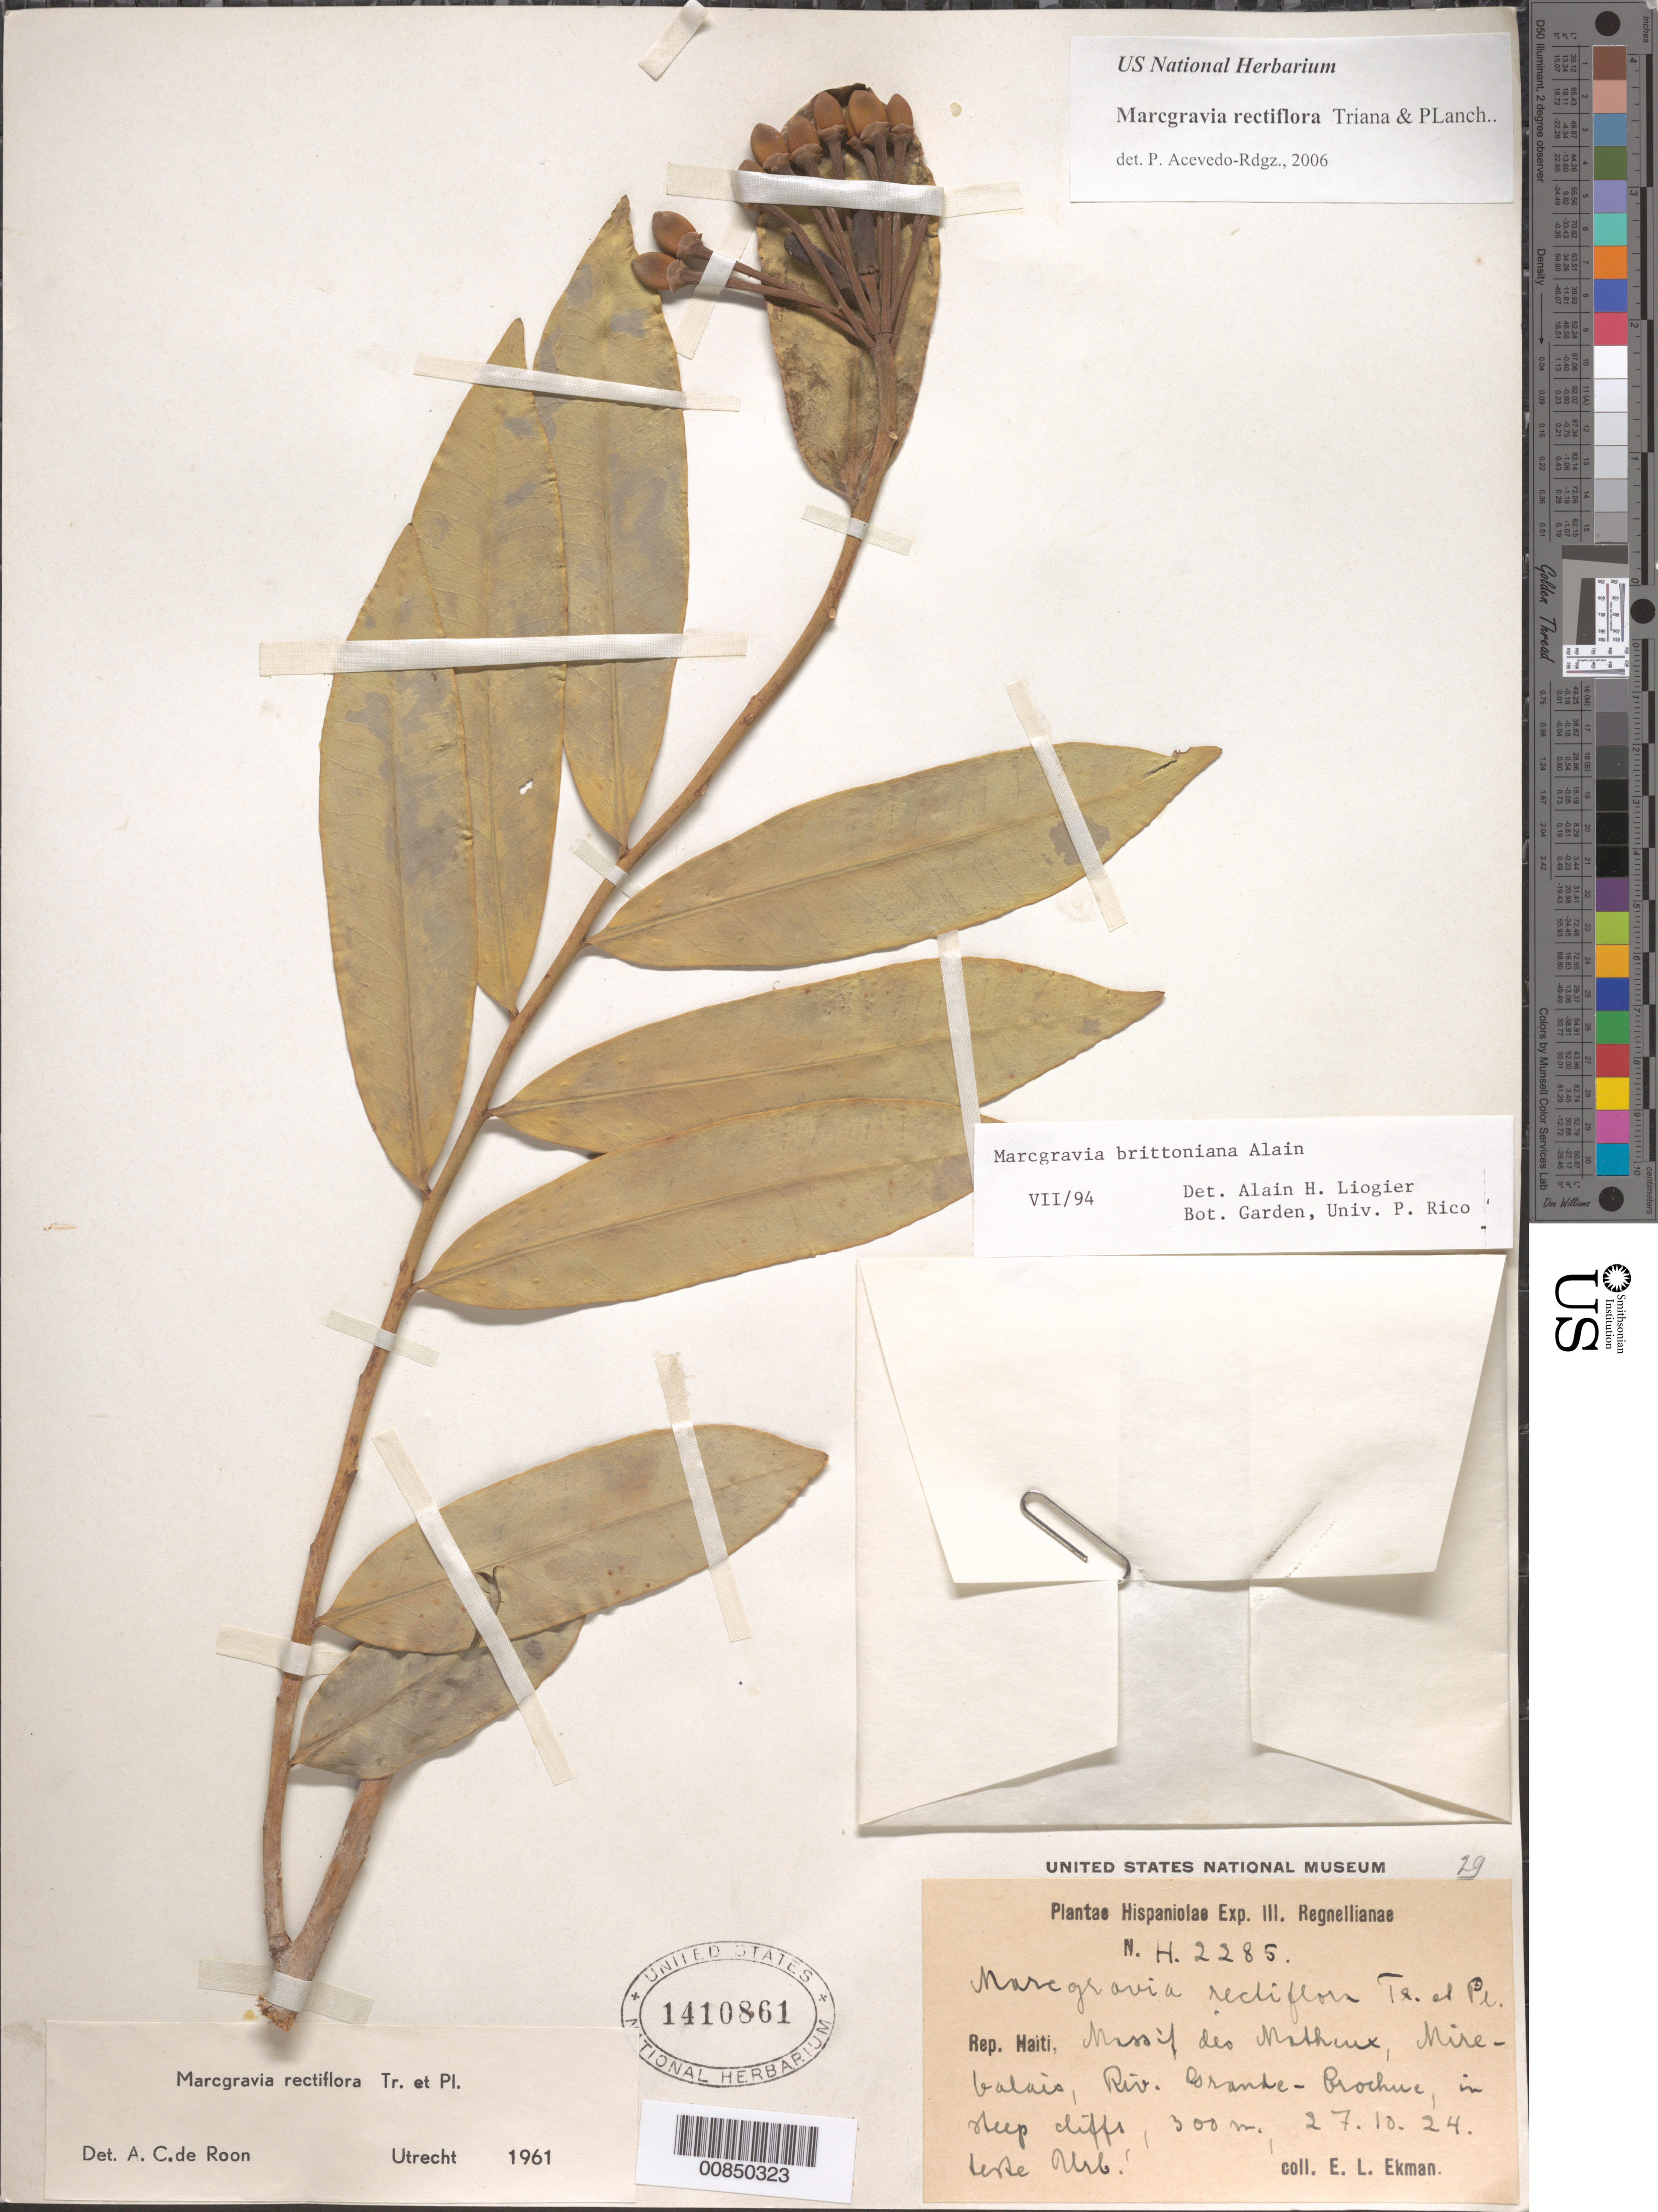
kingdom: Plantae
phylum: Tracheophyta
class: Magnoliopsida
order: Ericales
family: Marcgraviaceae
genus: Marcgravia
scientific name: Marcgravia rectiflora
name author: Triana & Planch.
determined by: Acevedo-Rodríguez, P., (BOT), Smithsonian Institution - National Museum of Natural History (UNITED STATES)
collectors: E. L. Ekman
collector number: H 2285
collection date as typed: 27 Oct 1924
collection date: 1924-10-27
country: Haiti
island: Hispaniola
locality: Massif des Matheux, Mirebalais, Riv. Grande-Crochure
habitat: In steep cliffs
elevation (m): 300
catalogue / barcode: US 1410861